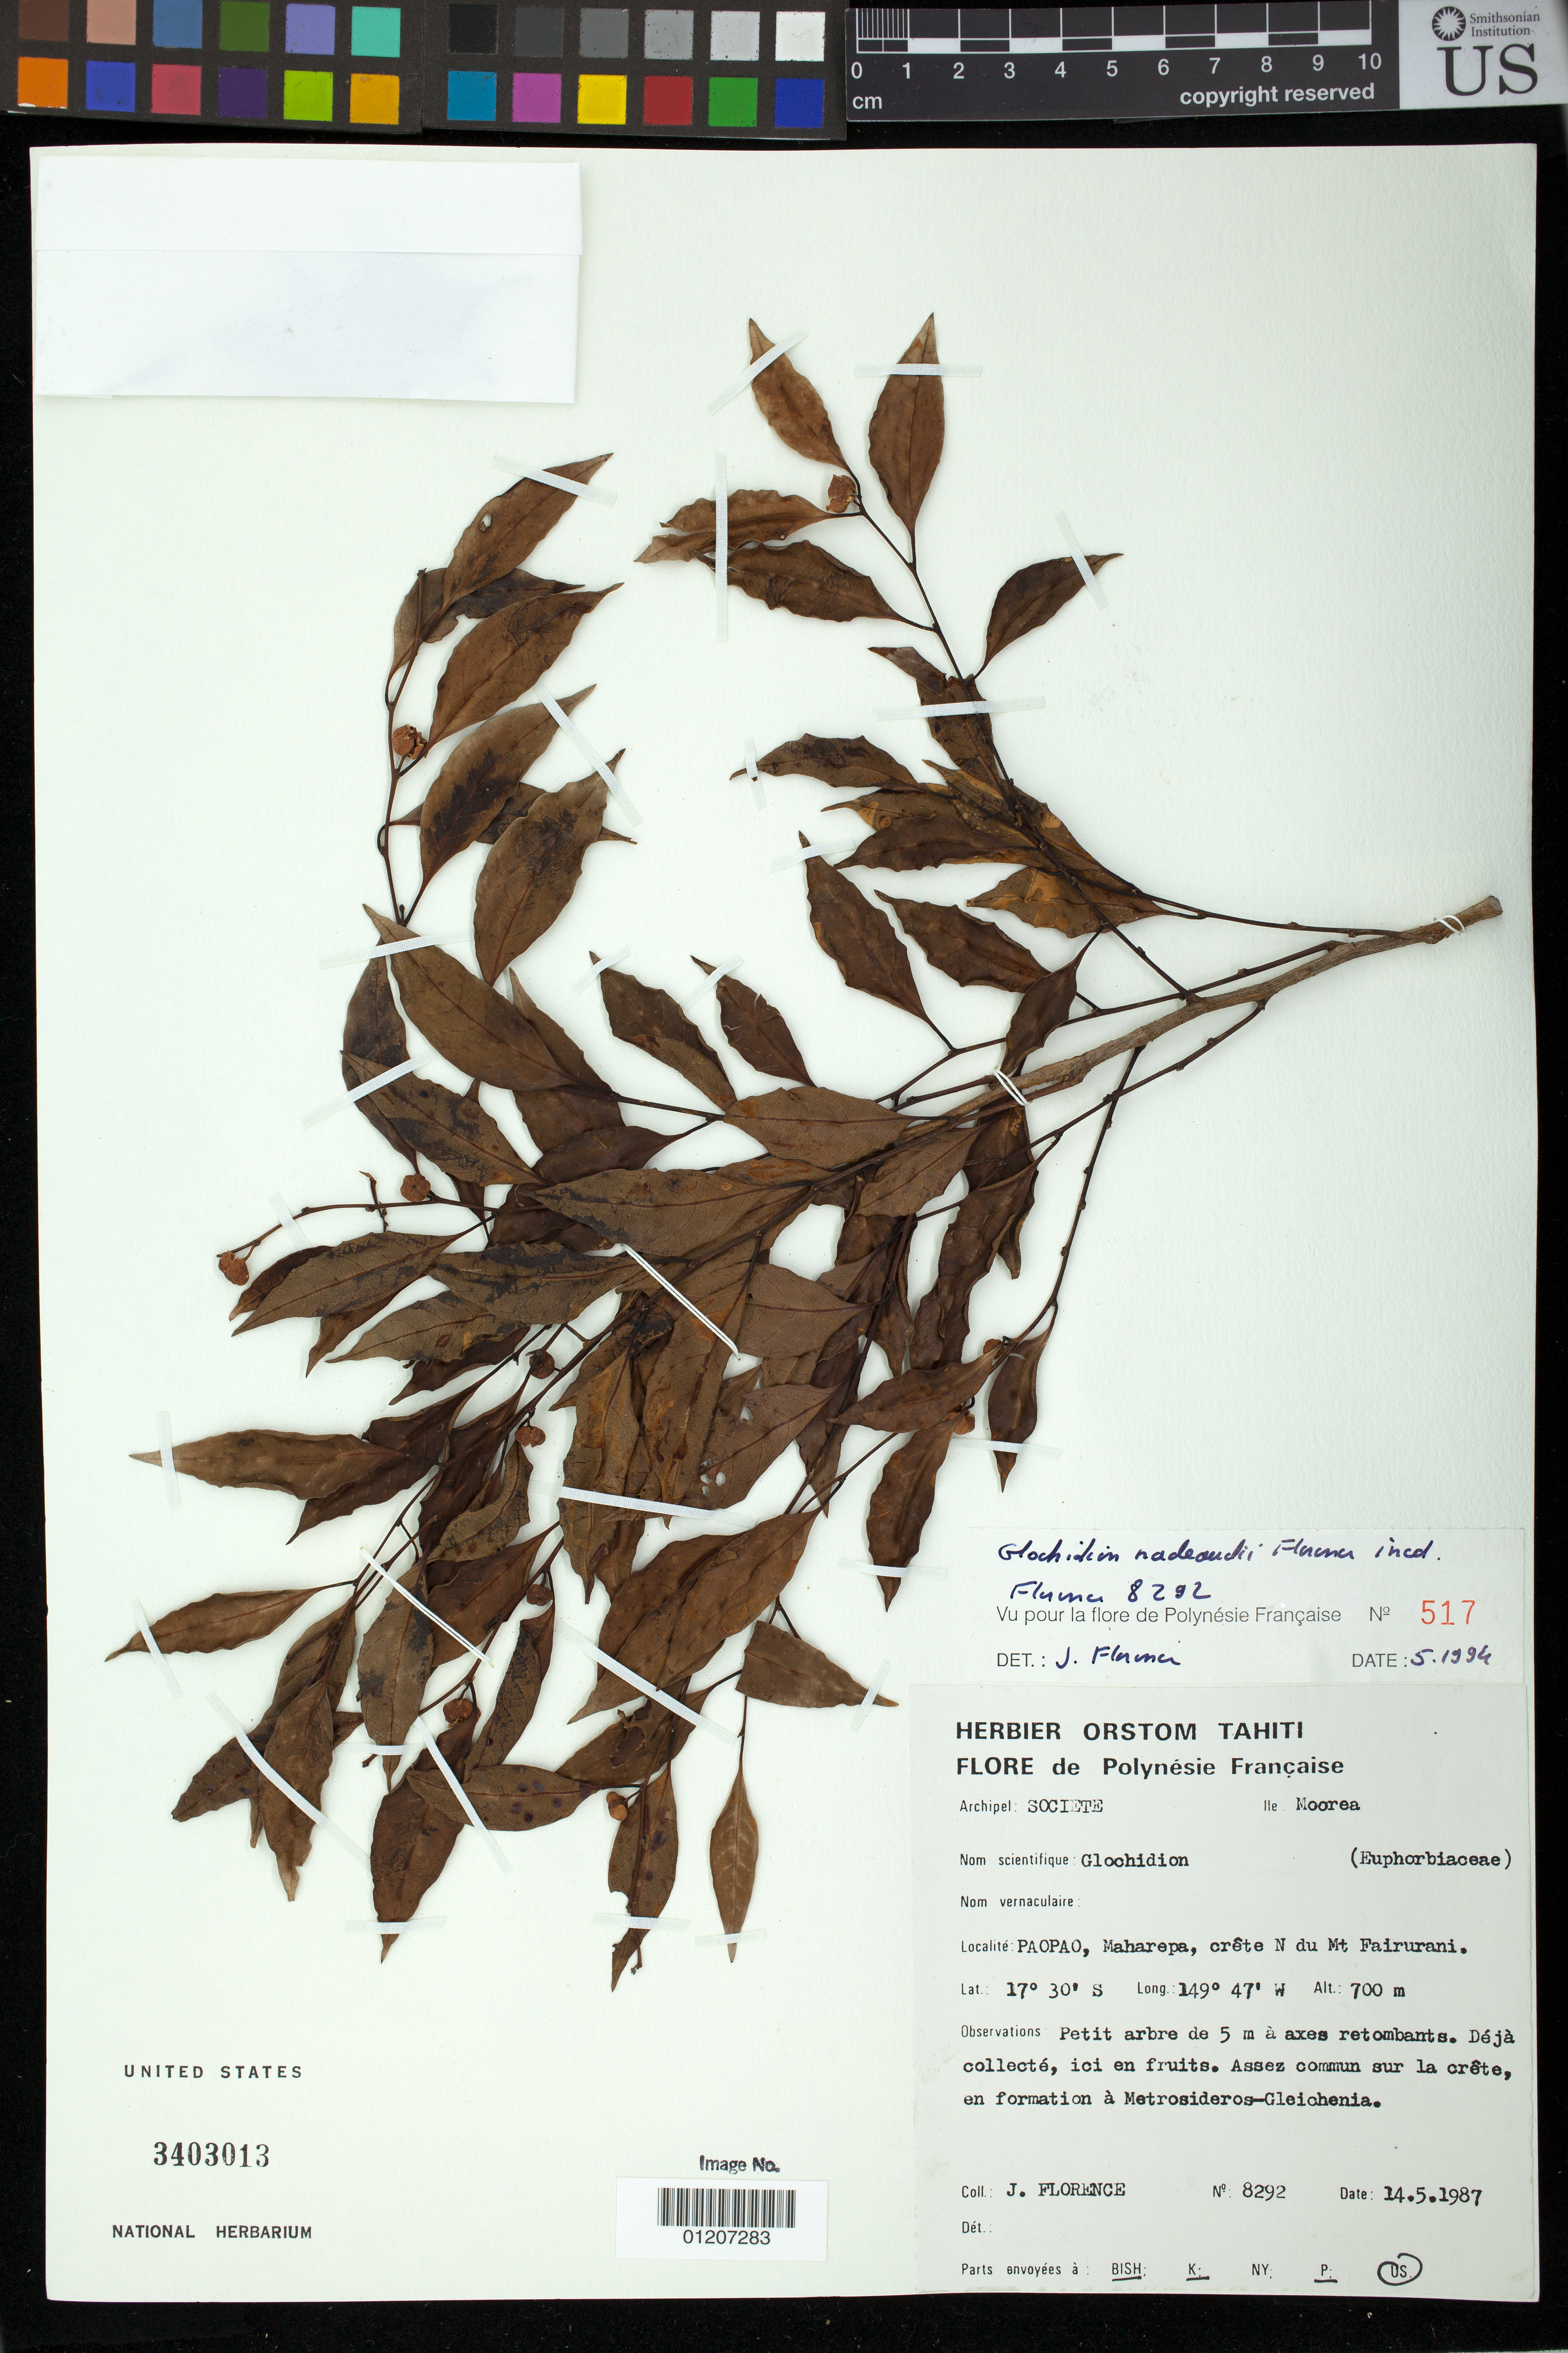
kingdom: Plantae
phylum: Tracheophyta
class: Magnoliopsida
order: Malpighiales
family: Phyllanthaceae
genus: Phyllanthus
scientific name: Phyllanthus nadeaudii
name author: (J. Florence) W.L. Wagner & Lorence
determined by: Wagner, W. L., (BOT), Smithsonian Institution - National Museum of Natural History (UNITED STATES)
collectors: J. Florence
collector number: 8292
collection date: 1987-05-14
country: French Polynesia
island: Moorea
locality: Paopao, Maherepa, crète N du Mt. Fairurani.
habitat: Assez commun sur la crète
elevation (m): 700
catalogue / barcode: US 3403013